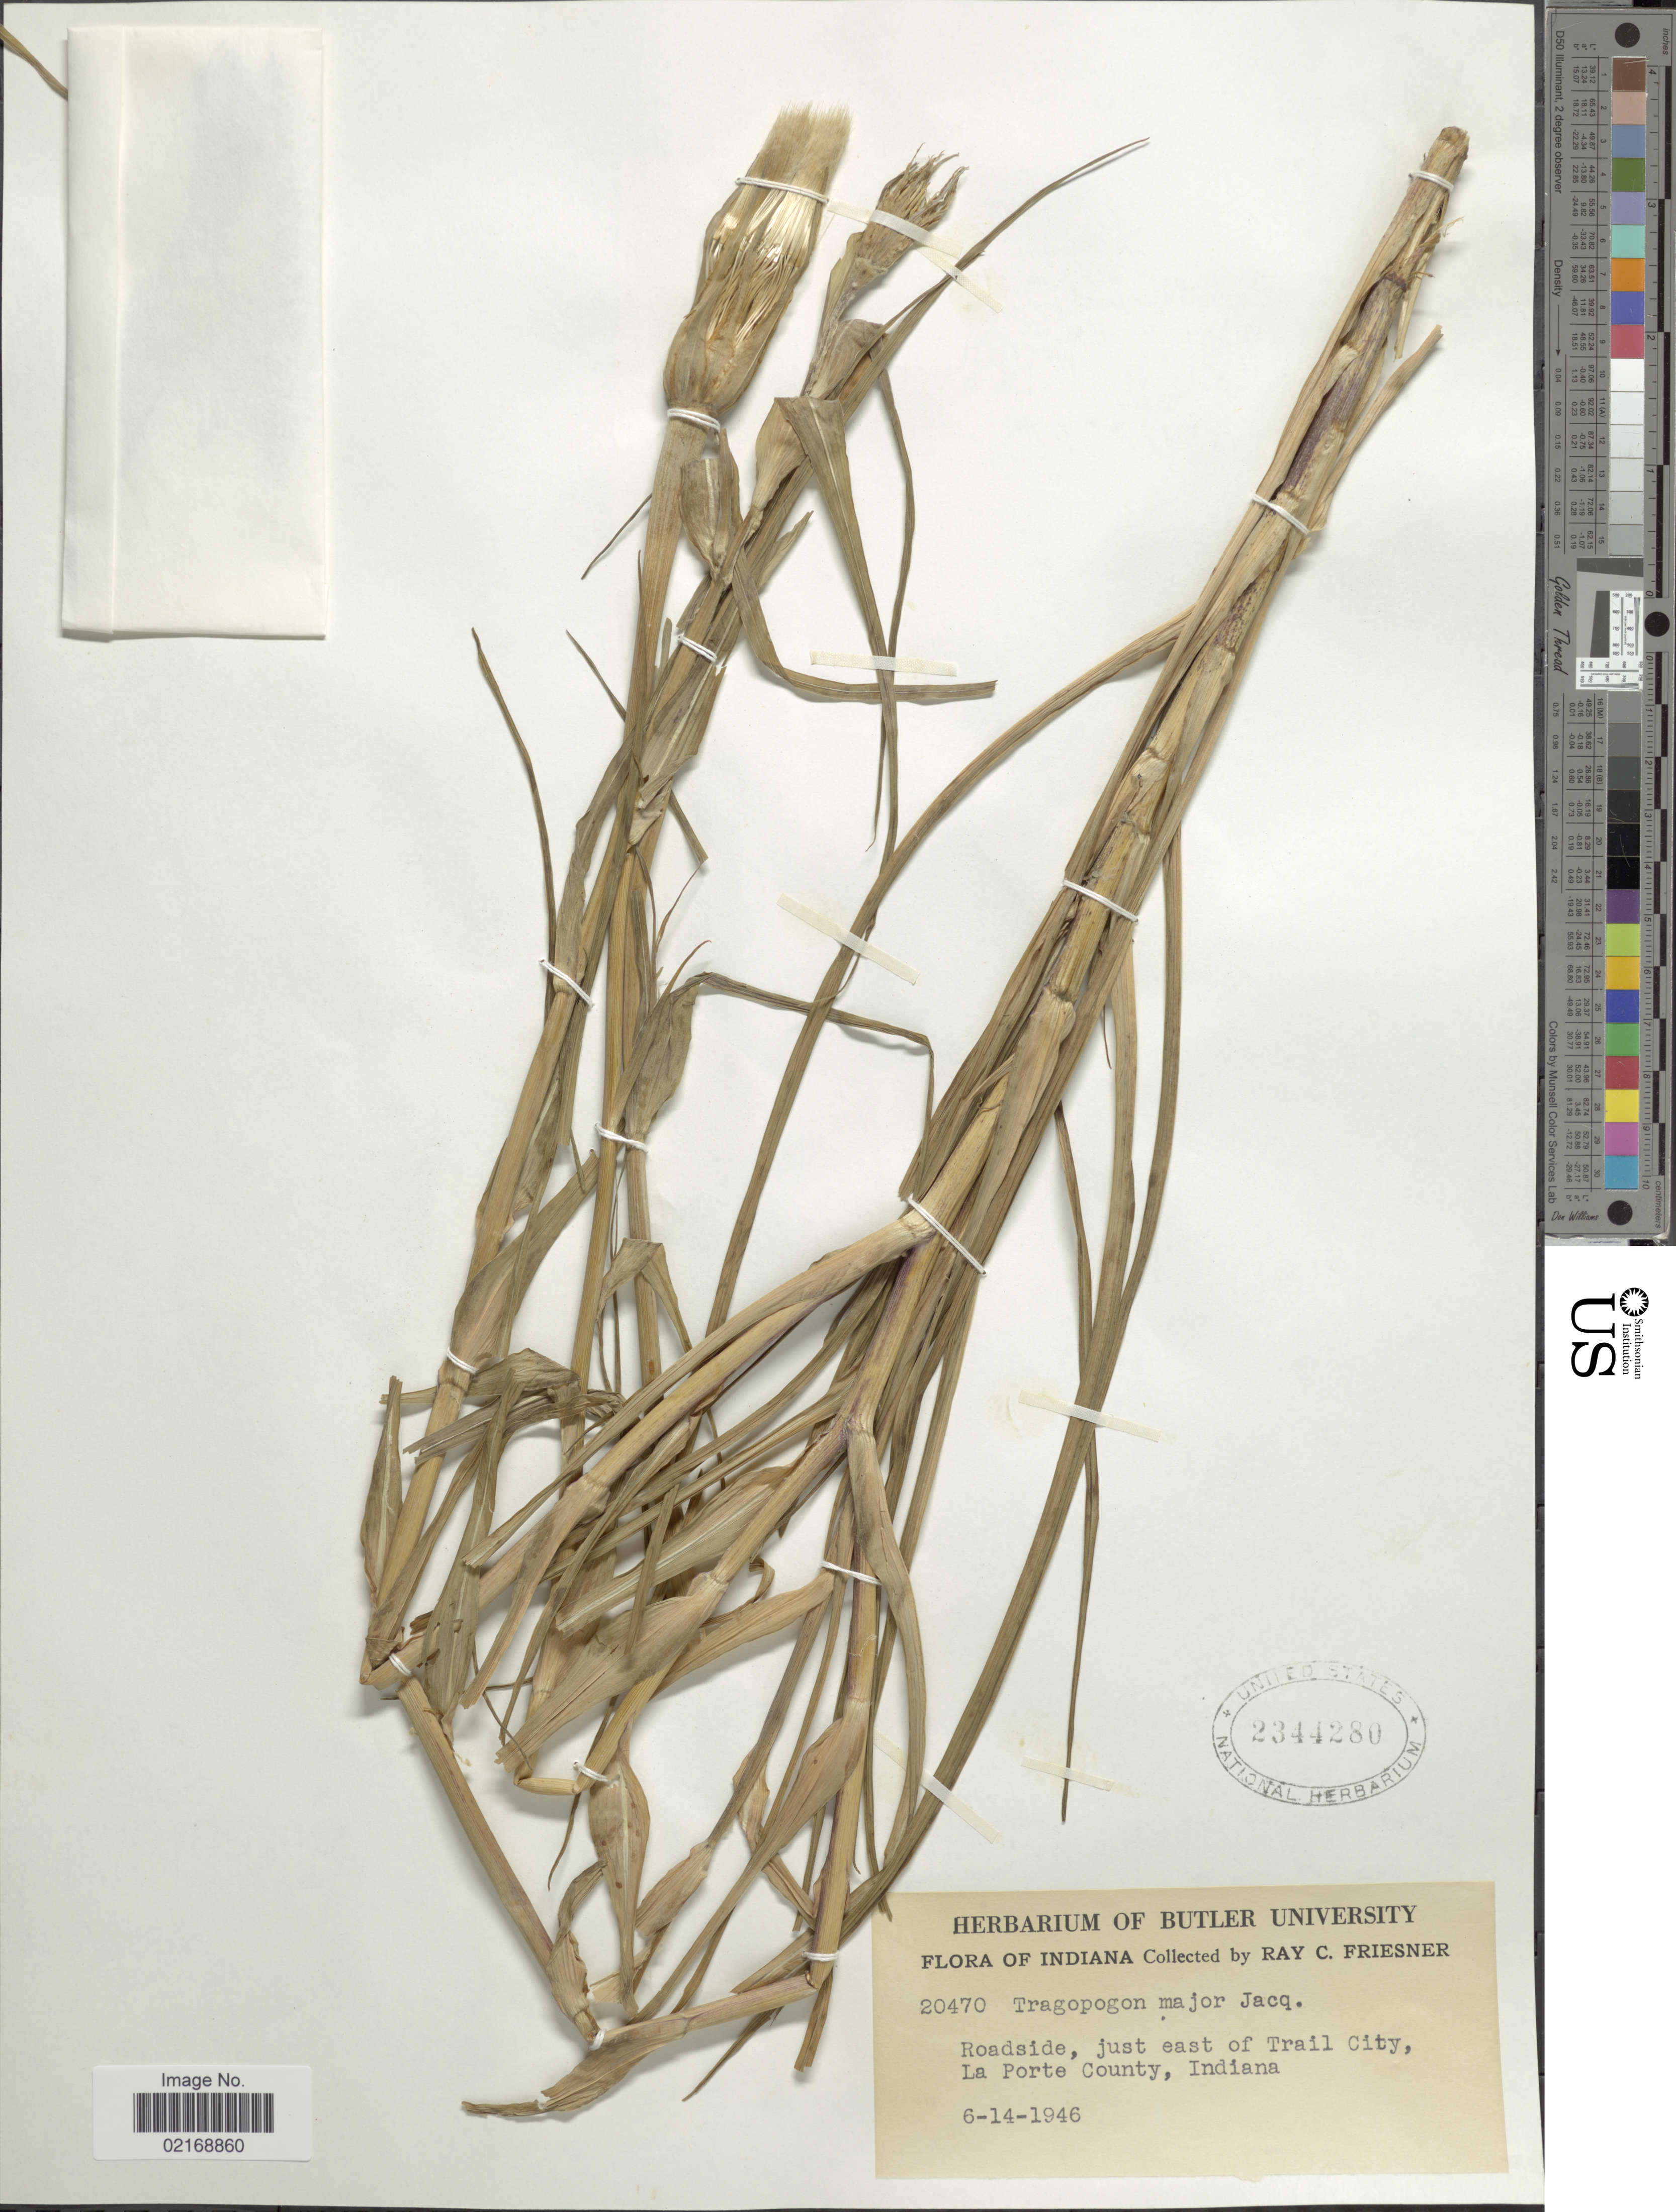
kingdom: Plantae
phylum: Tracheophyta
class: Magnoliopsida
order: Asterales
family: Asteraceae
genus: Tragopogon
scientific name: Tragopogon dubius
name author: Scop.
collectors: R. Friesner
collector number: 20470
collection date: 1946-06-14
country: United States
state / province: Indiana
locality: Just east of Trail City, La Porte County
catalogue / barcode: US 2344280